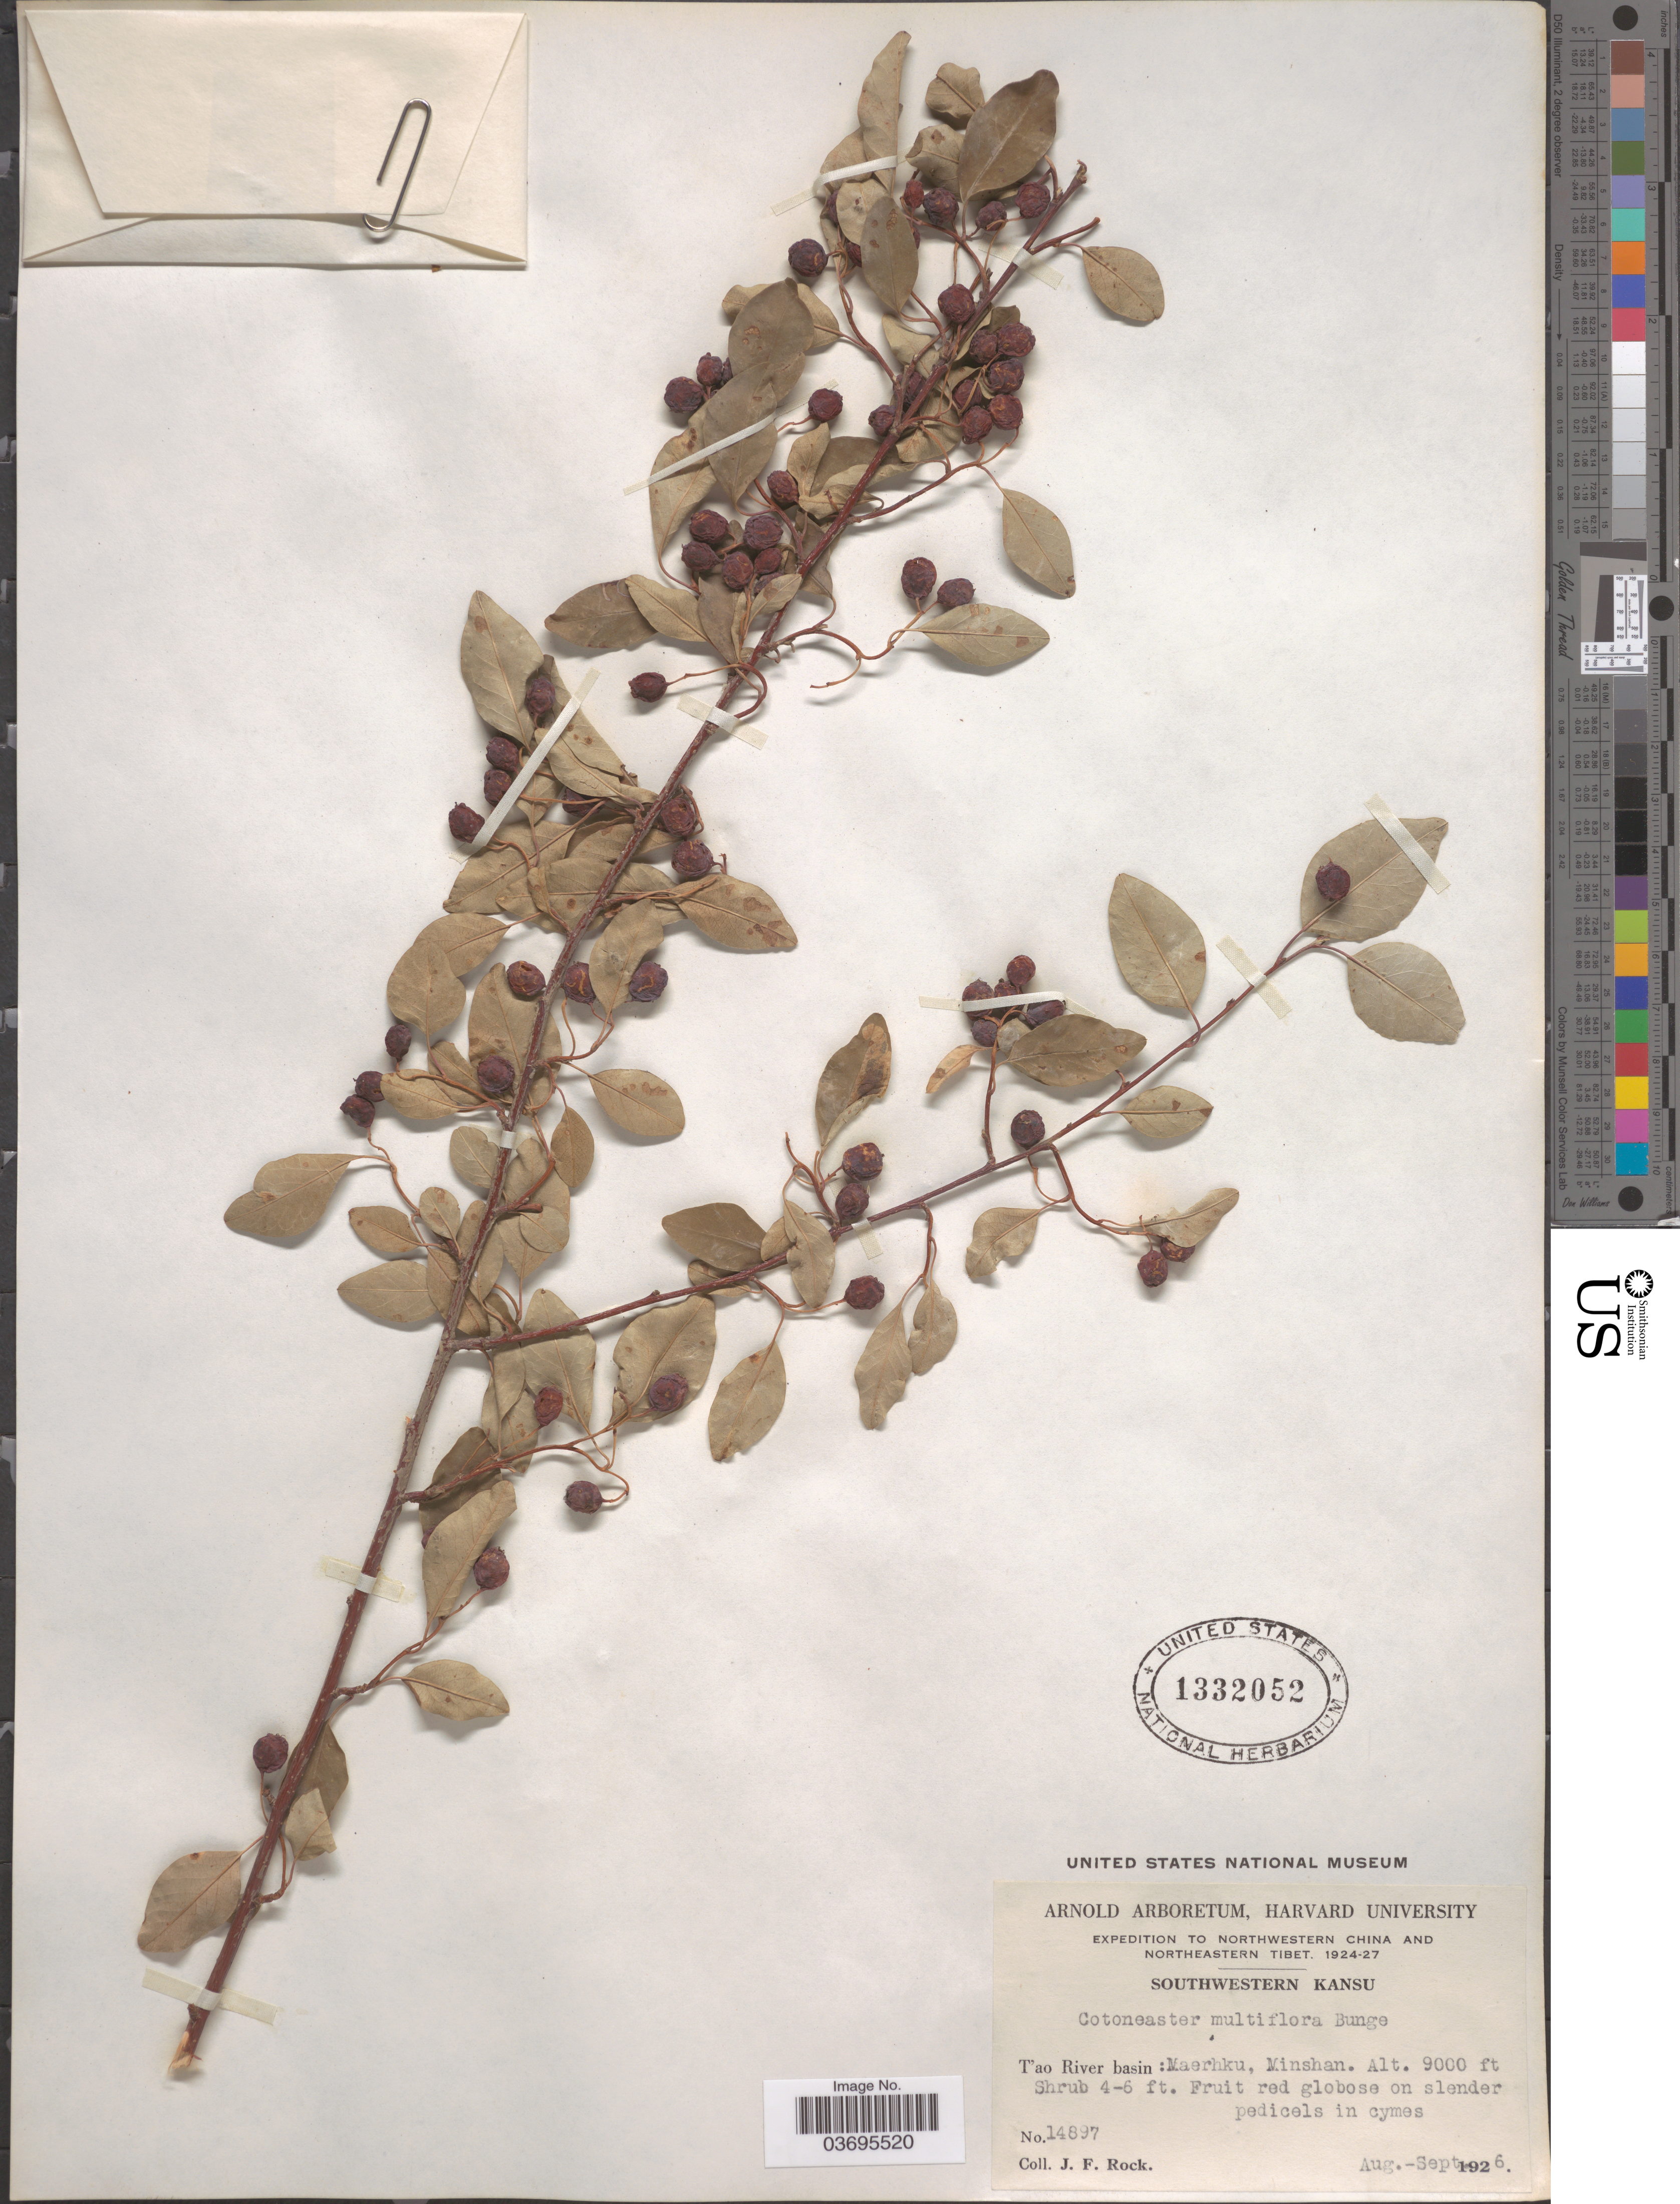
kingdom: Plantae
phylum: Tracheophyta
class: Magnoliopsida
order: Rosales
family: Rosaceae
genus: Cotoneaster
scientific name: Cotoneaster multiflora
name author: Bunge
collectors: J. Rock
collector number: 14897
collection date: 1926-08/1926-09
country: China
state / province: Gansu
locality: Northwestern China. Southwestern Kansu. T'ao River basin: Maerhku, Minshan.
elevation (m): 2743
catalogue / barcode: US 1332052